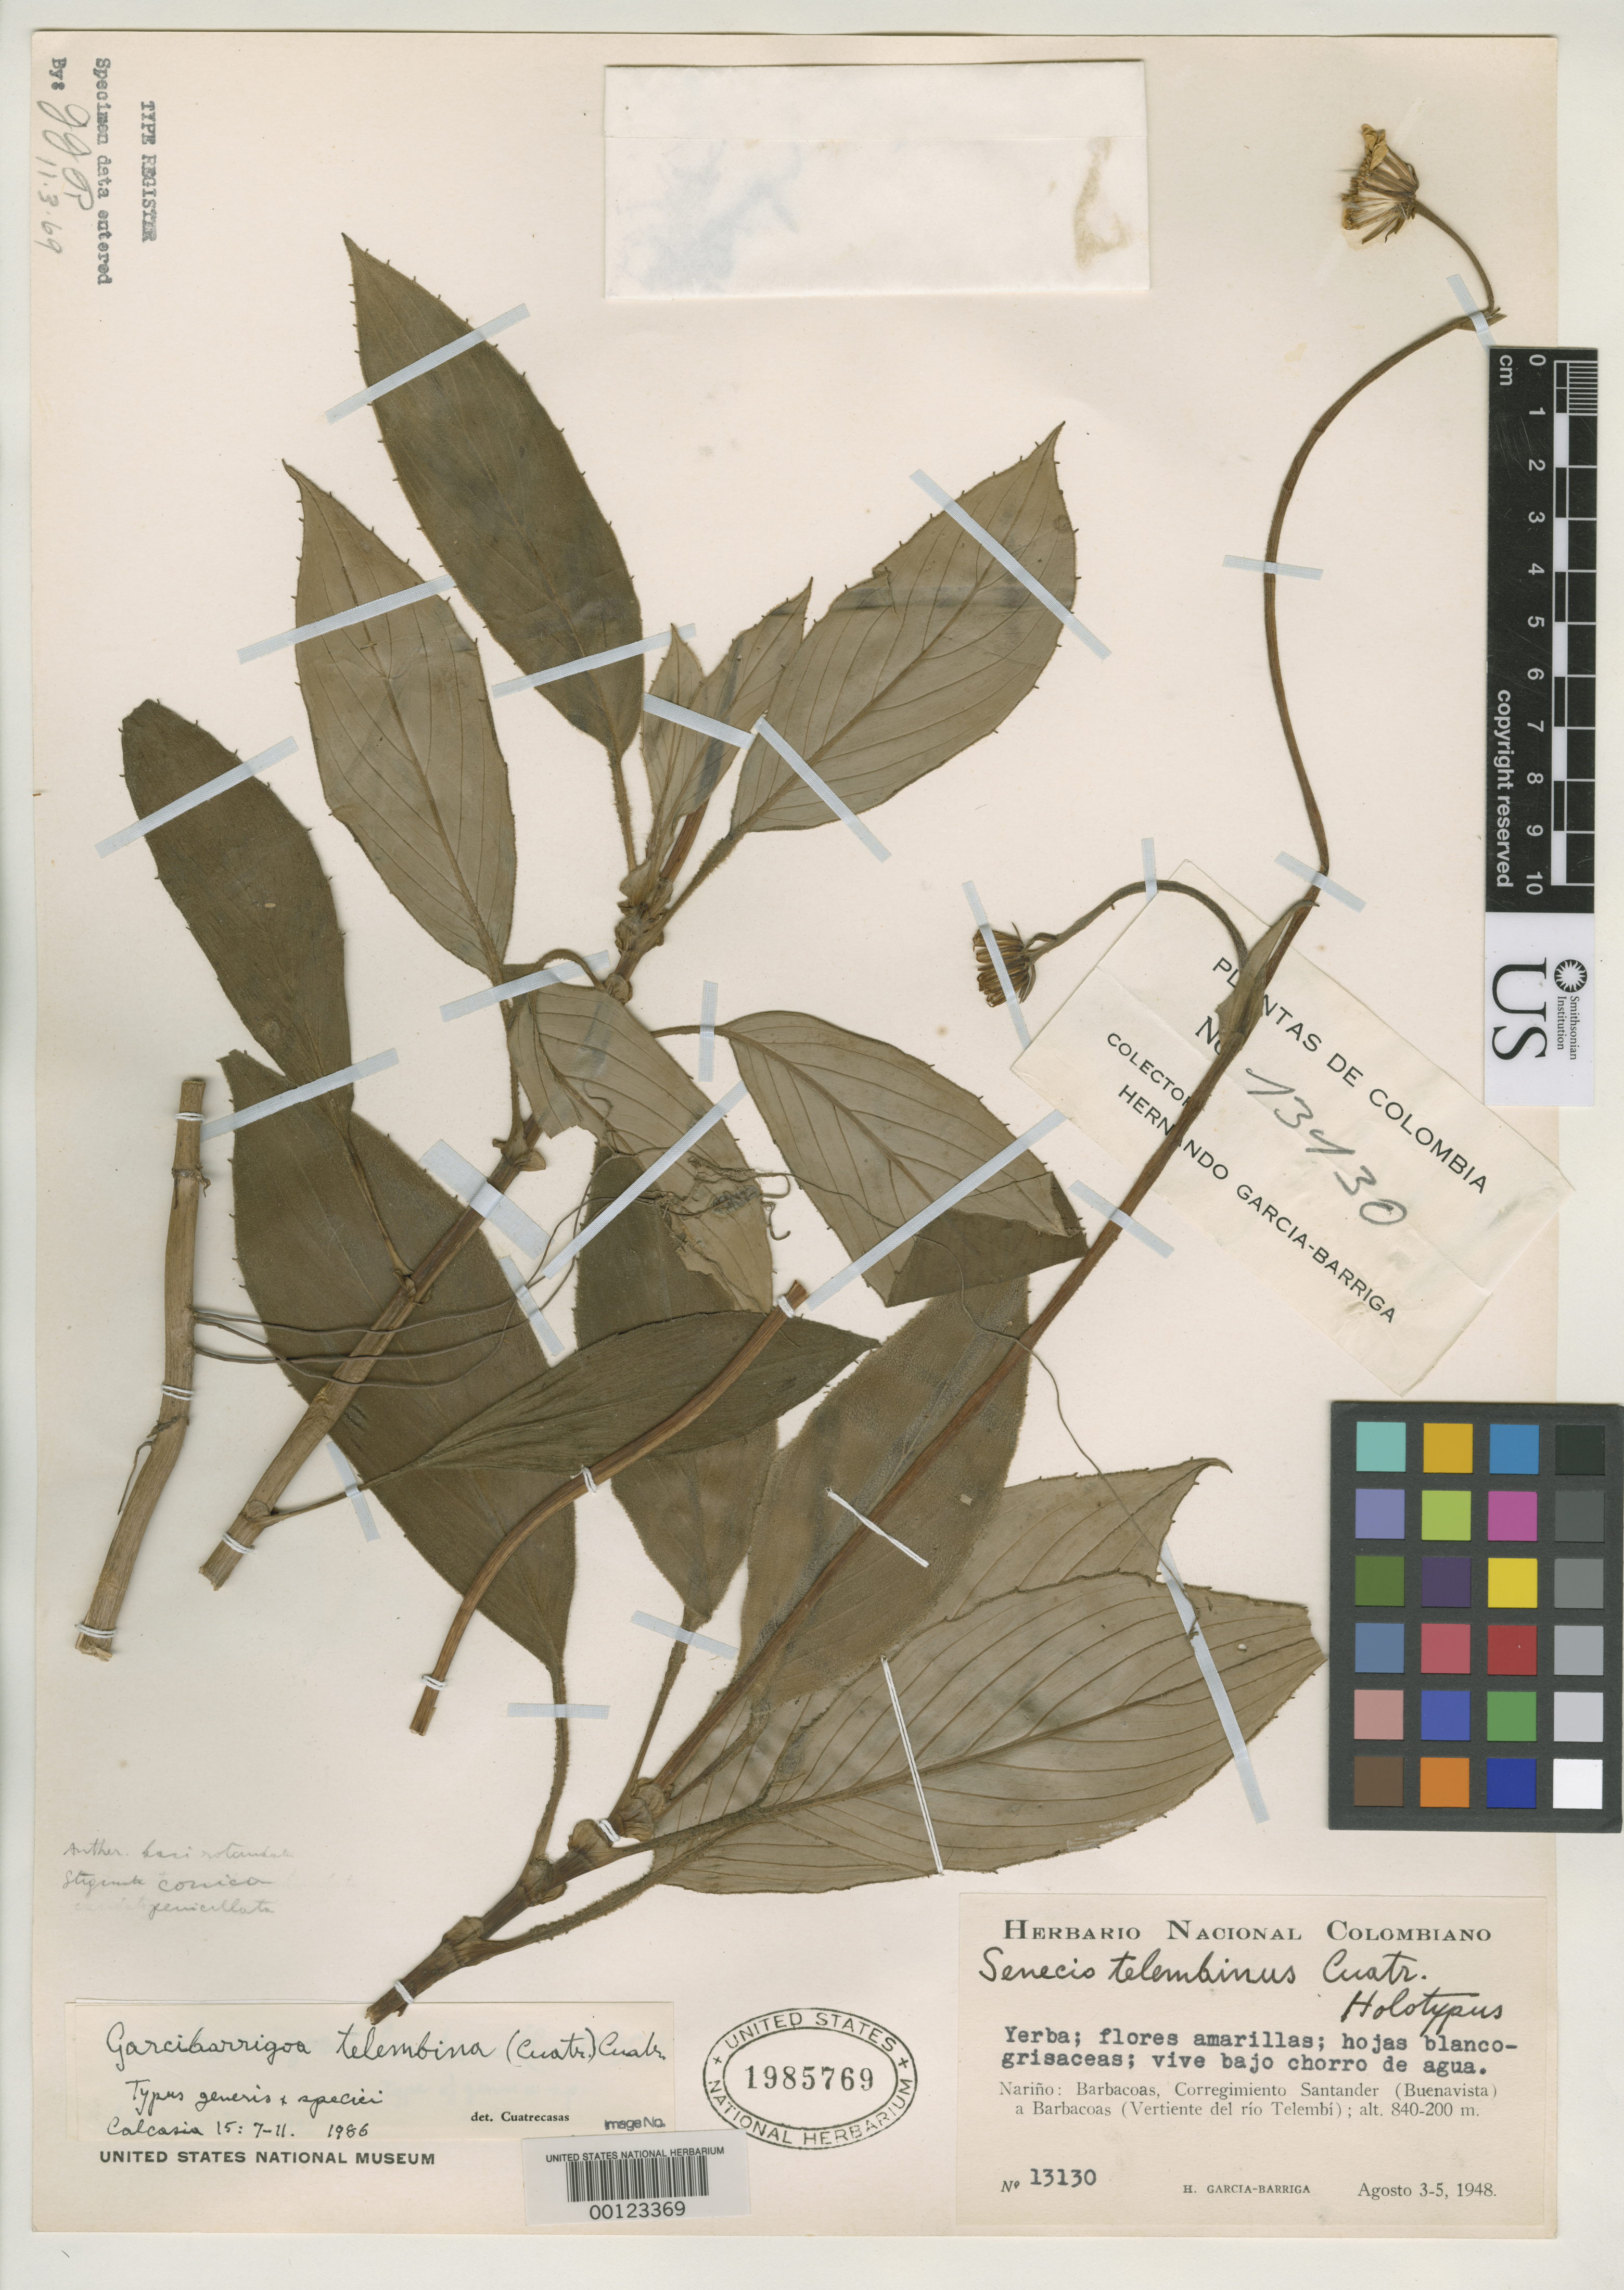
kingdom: Plantae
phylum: Tracheophyta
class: Magnoliopsida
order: Asterales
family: Asteraceae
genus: Senecio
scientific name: Senecio telembinus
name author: Cuatrec.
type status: Holotype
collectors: H. García Barriga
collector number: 13130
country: Colombia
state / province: Nariño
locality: Barbacoas, Corregimiento Santander (Buena Vista).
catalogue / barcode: US 1985769